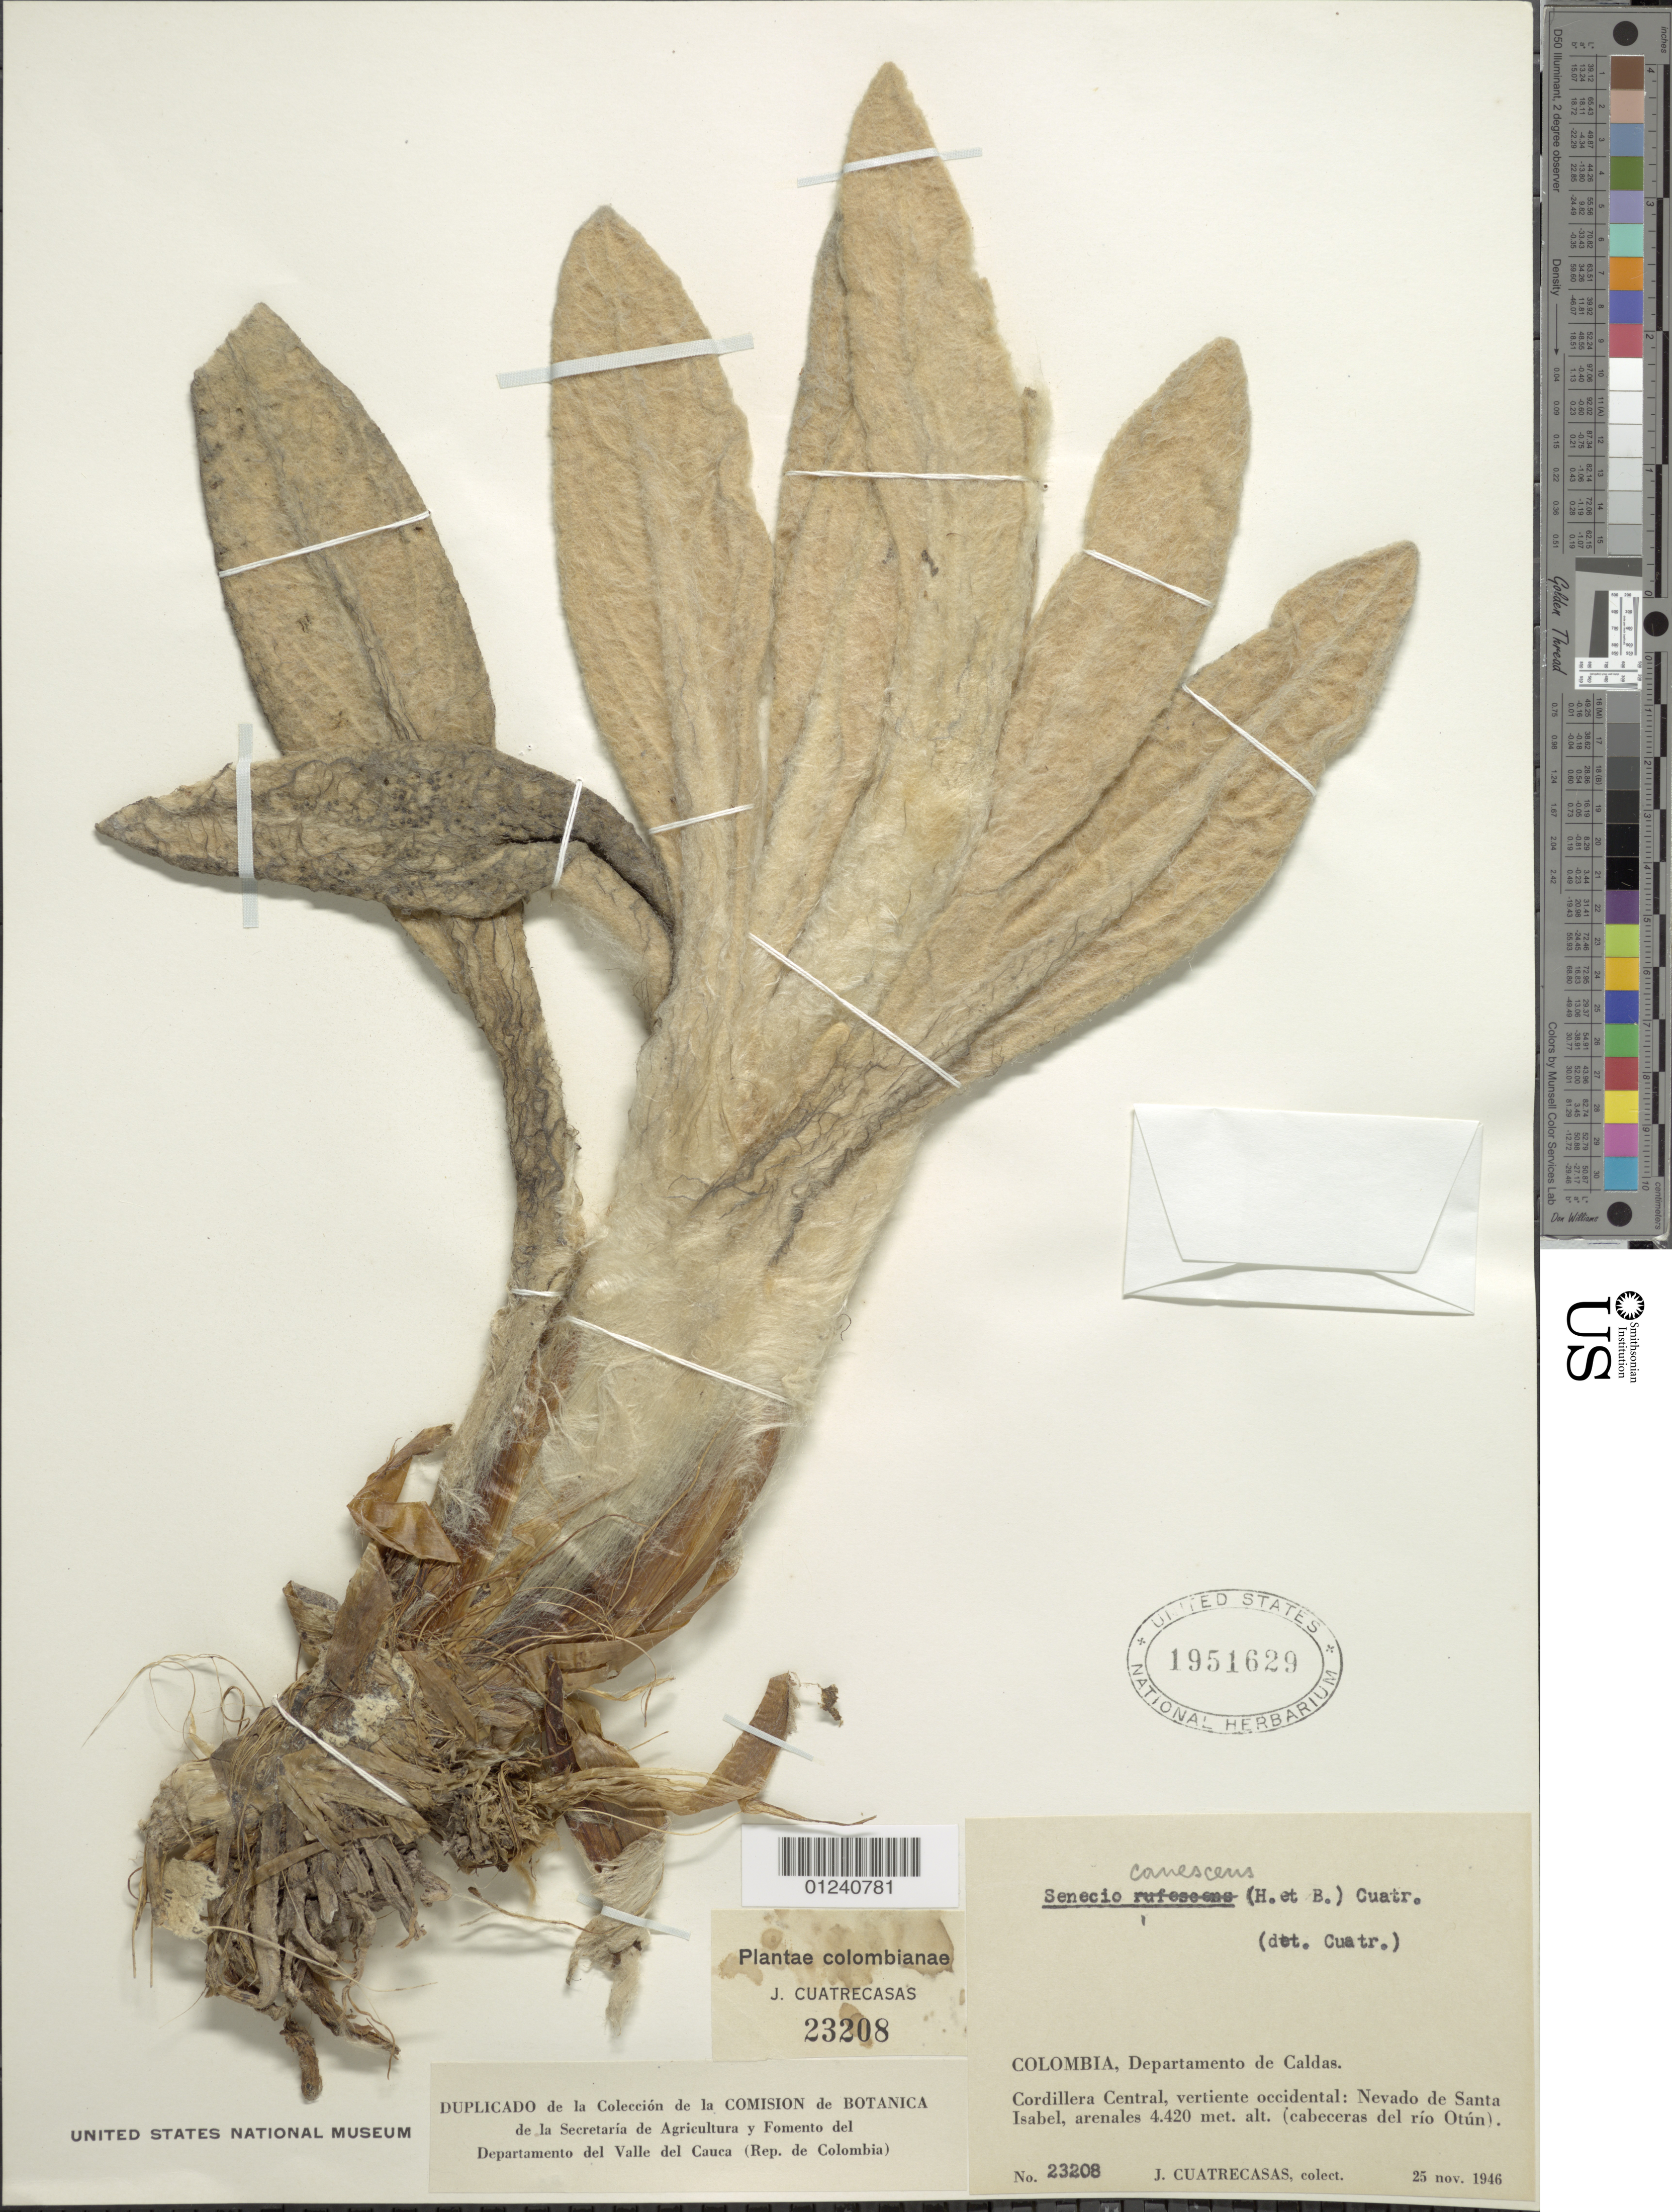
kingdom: Plantae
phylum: Tracheophyta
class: Magnoliopsida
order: Asterales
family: Asteraceae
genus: Senecio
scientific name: Senecio canescens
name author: (Bonpl.) Cuatrec.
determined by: Salomon, Luciana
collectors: J. Cuatrecasas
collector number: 23208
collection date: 1946-11-25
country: Colombia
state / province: Caldas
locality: Cordillera Central, vertiente occidental. Nevado de Santa Isabel, (cabeceras del río Otún).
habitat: arenales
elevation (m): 4420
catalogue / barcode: US 1951629